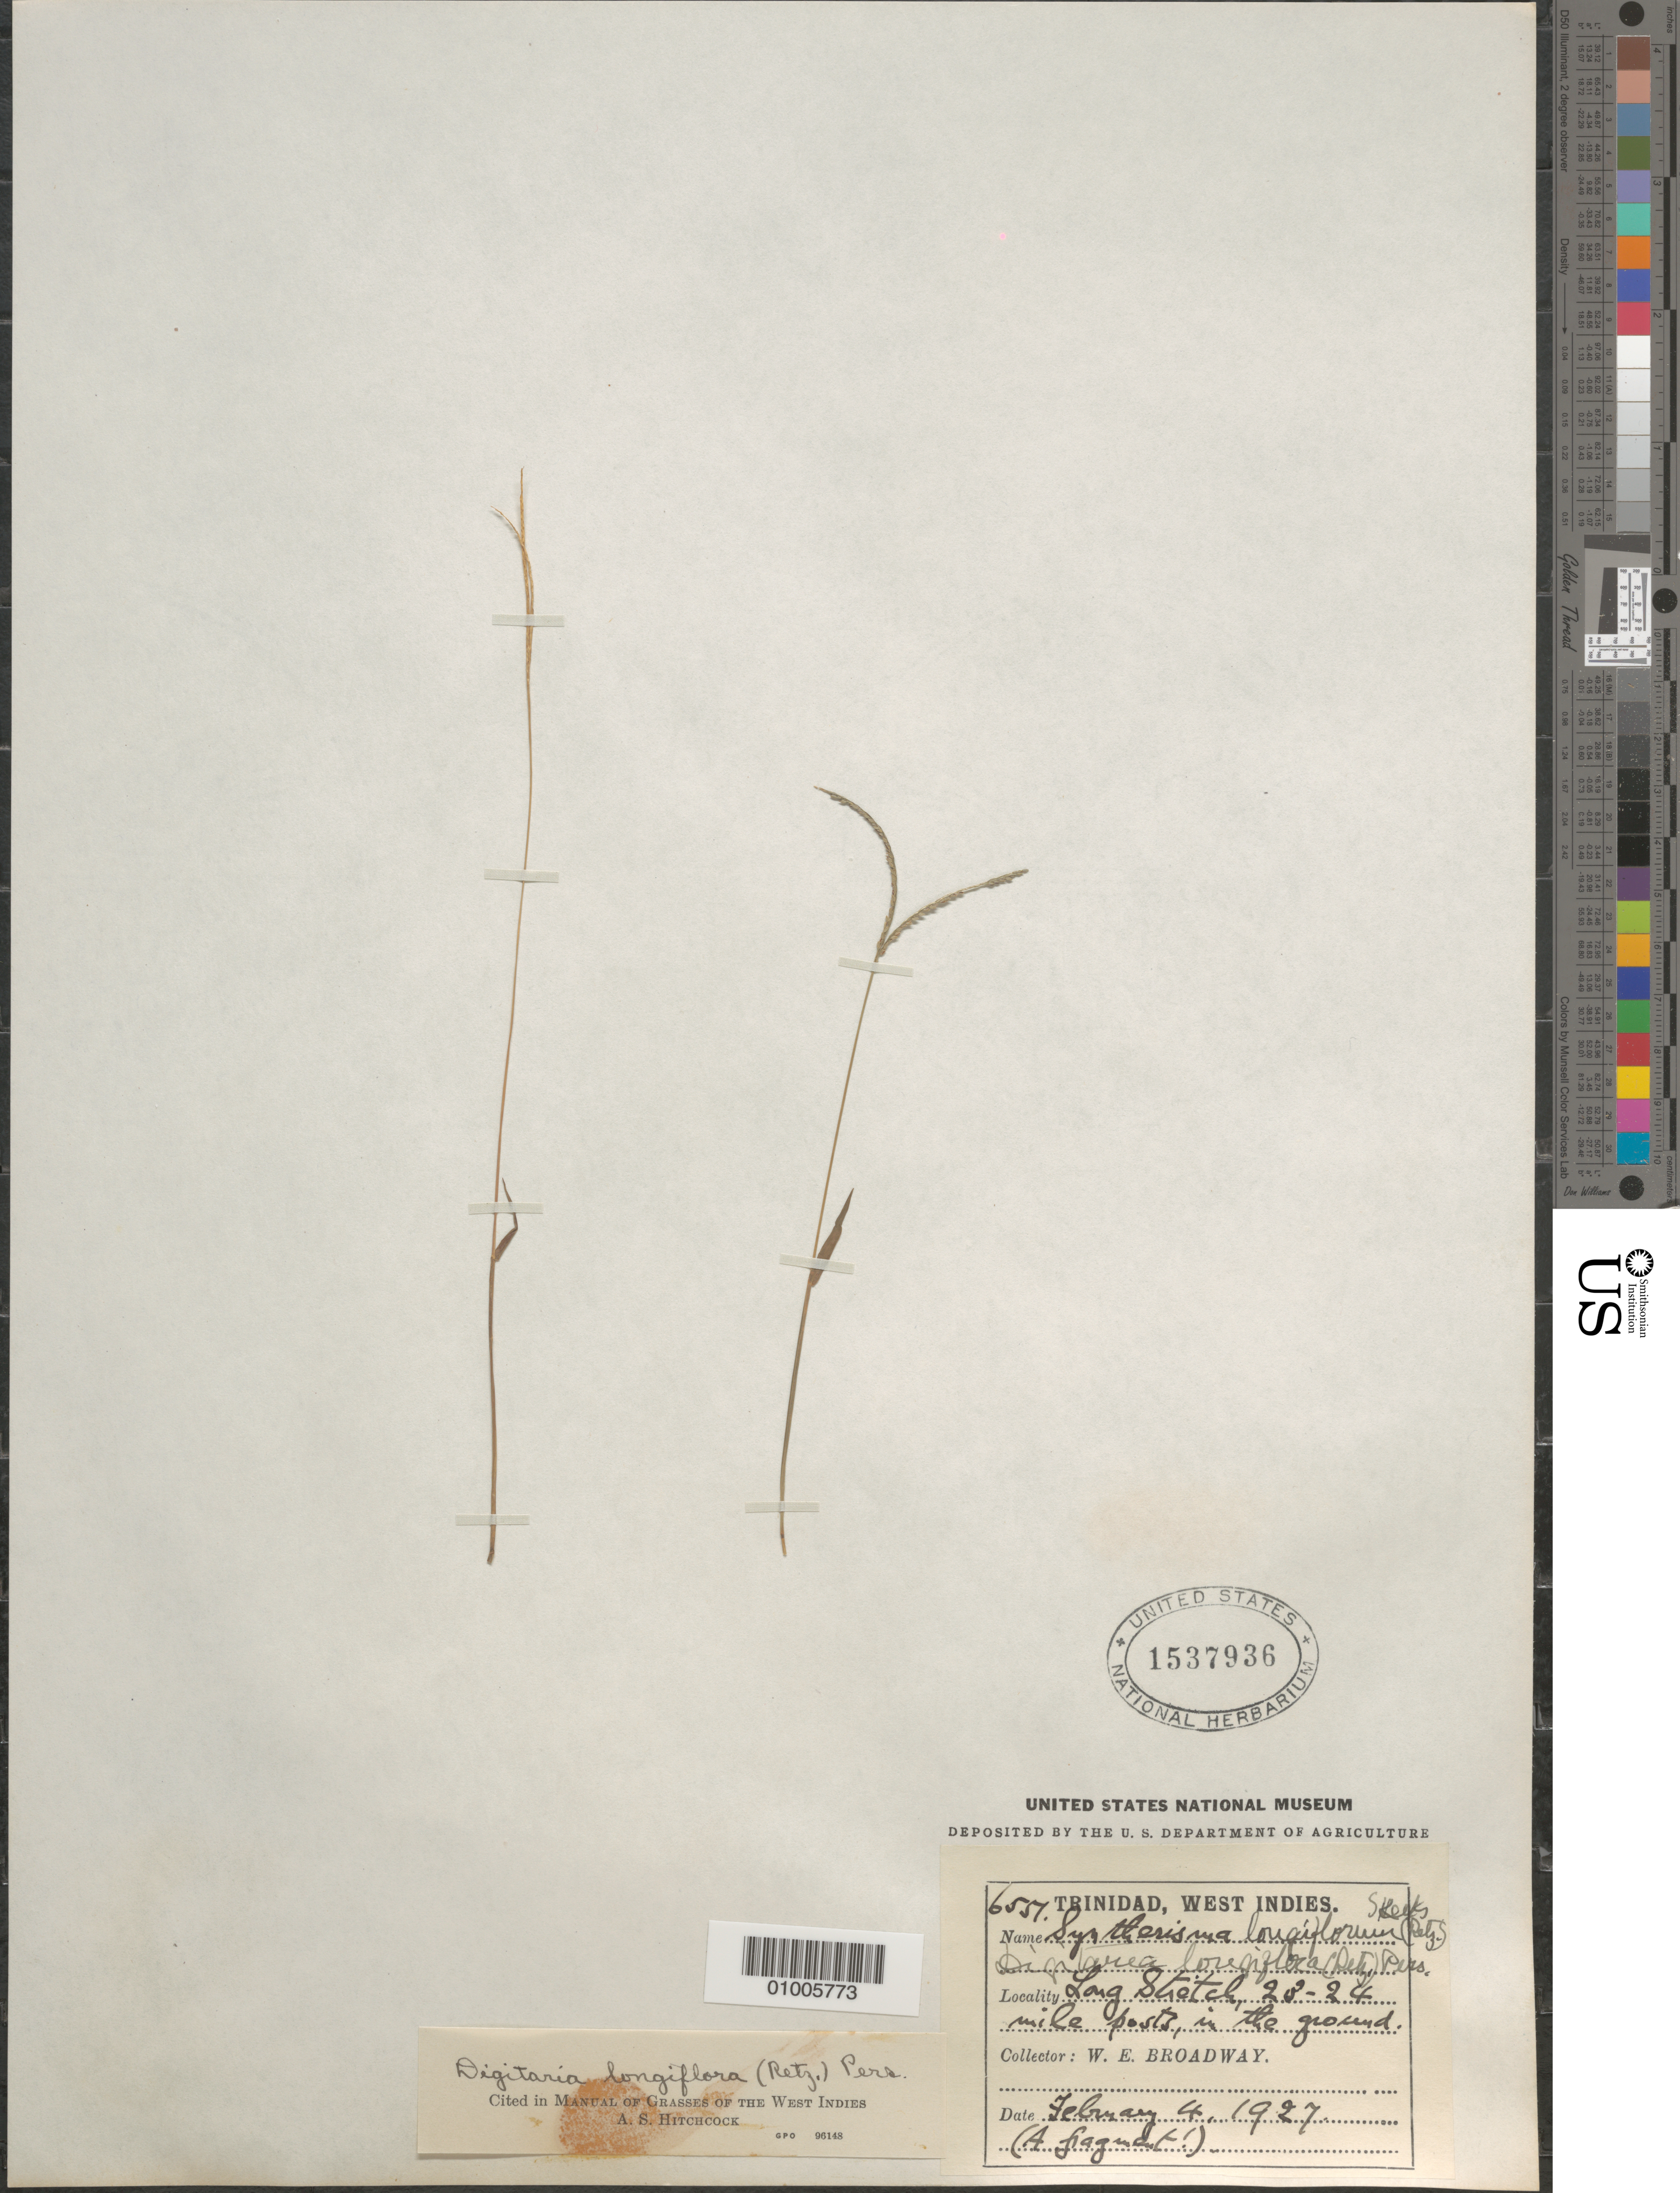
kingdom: Plantae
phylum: Tracheophyta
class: Liliopsida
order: Poales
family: Poaceae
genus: Digitaria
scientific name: Digitaria longiflora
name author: (Retz.) Pers.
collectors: W. E. Broadway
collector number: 6551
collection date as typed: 04 Feb 1927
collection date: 1927-02-04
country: Trinidad and Tobago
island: Trinidad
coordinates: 0 N, 0 E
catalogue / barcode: US 1537936